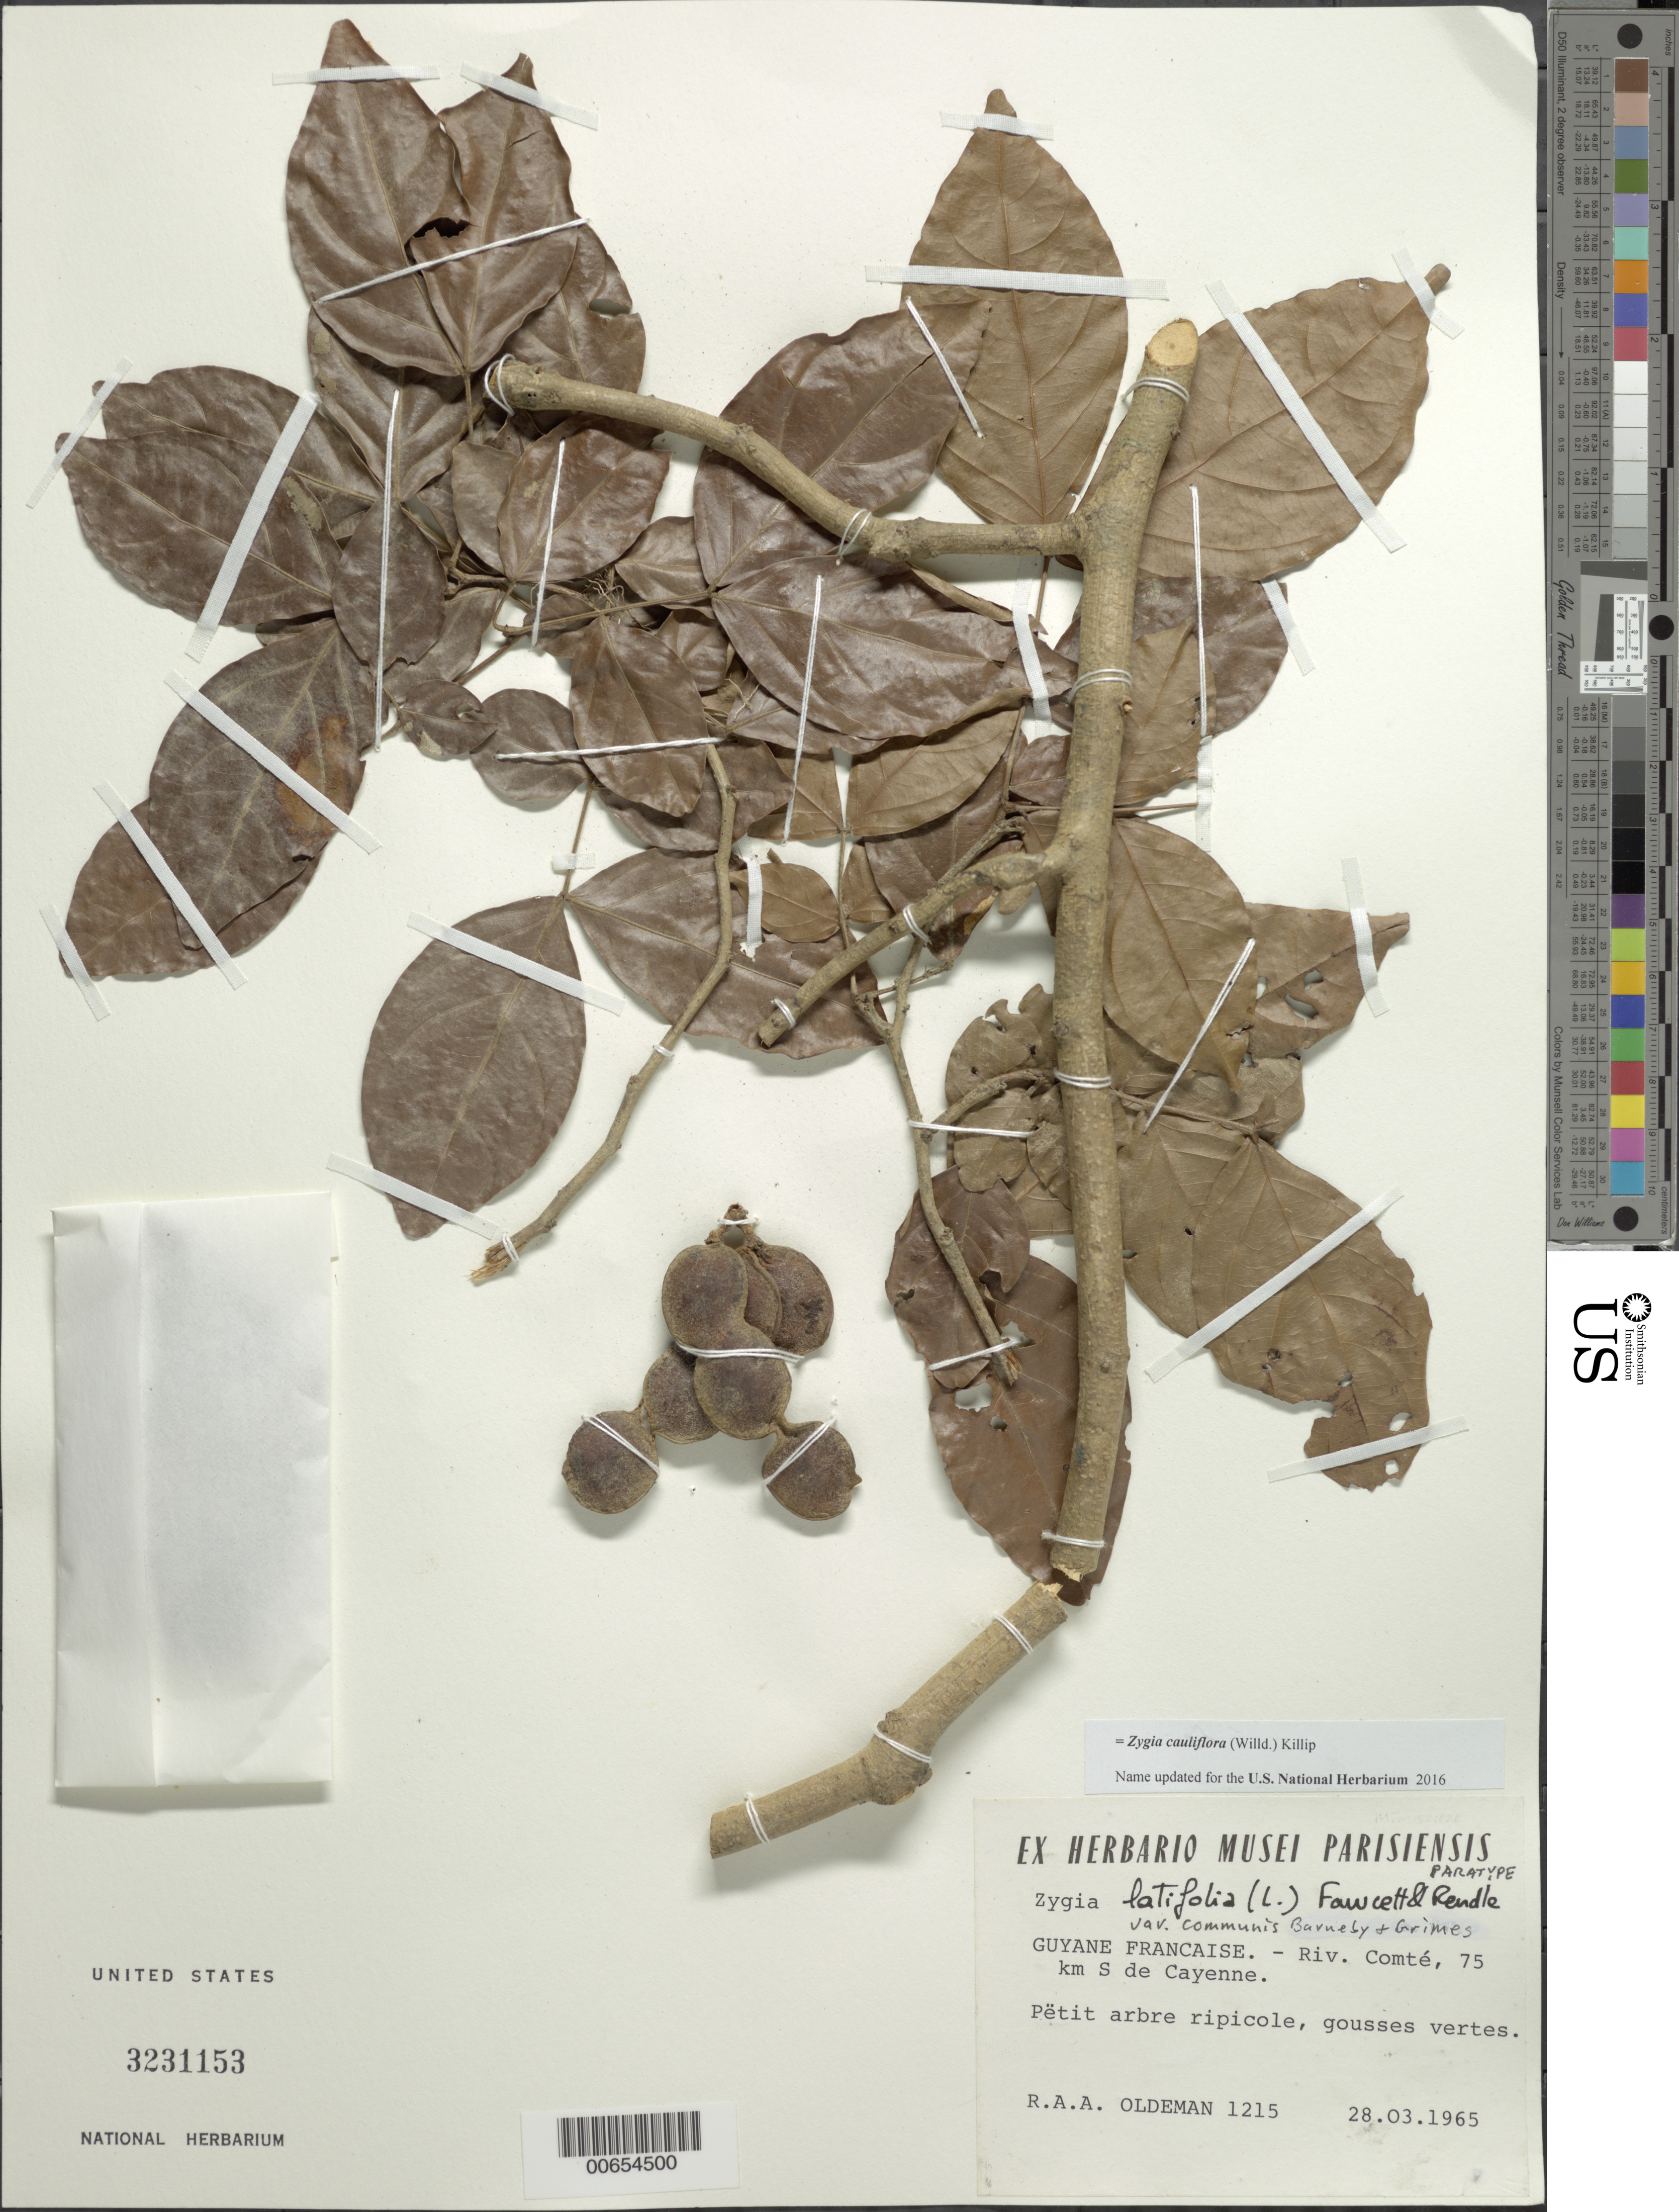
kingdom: Plantae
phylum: Tracheophyta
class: Magnoliopsida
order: Fabales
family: Fabaceae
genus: Zygia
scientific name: Zygia cauliflora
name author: (Willd.) Killip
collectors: R. Oldeman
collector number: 1215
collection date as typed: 28-Mar-65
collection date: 1965-03-28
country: French Guiana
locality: Rivière Comté, env. 75 km S de Cayenne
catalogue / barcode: US 3231153